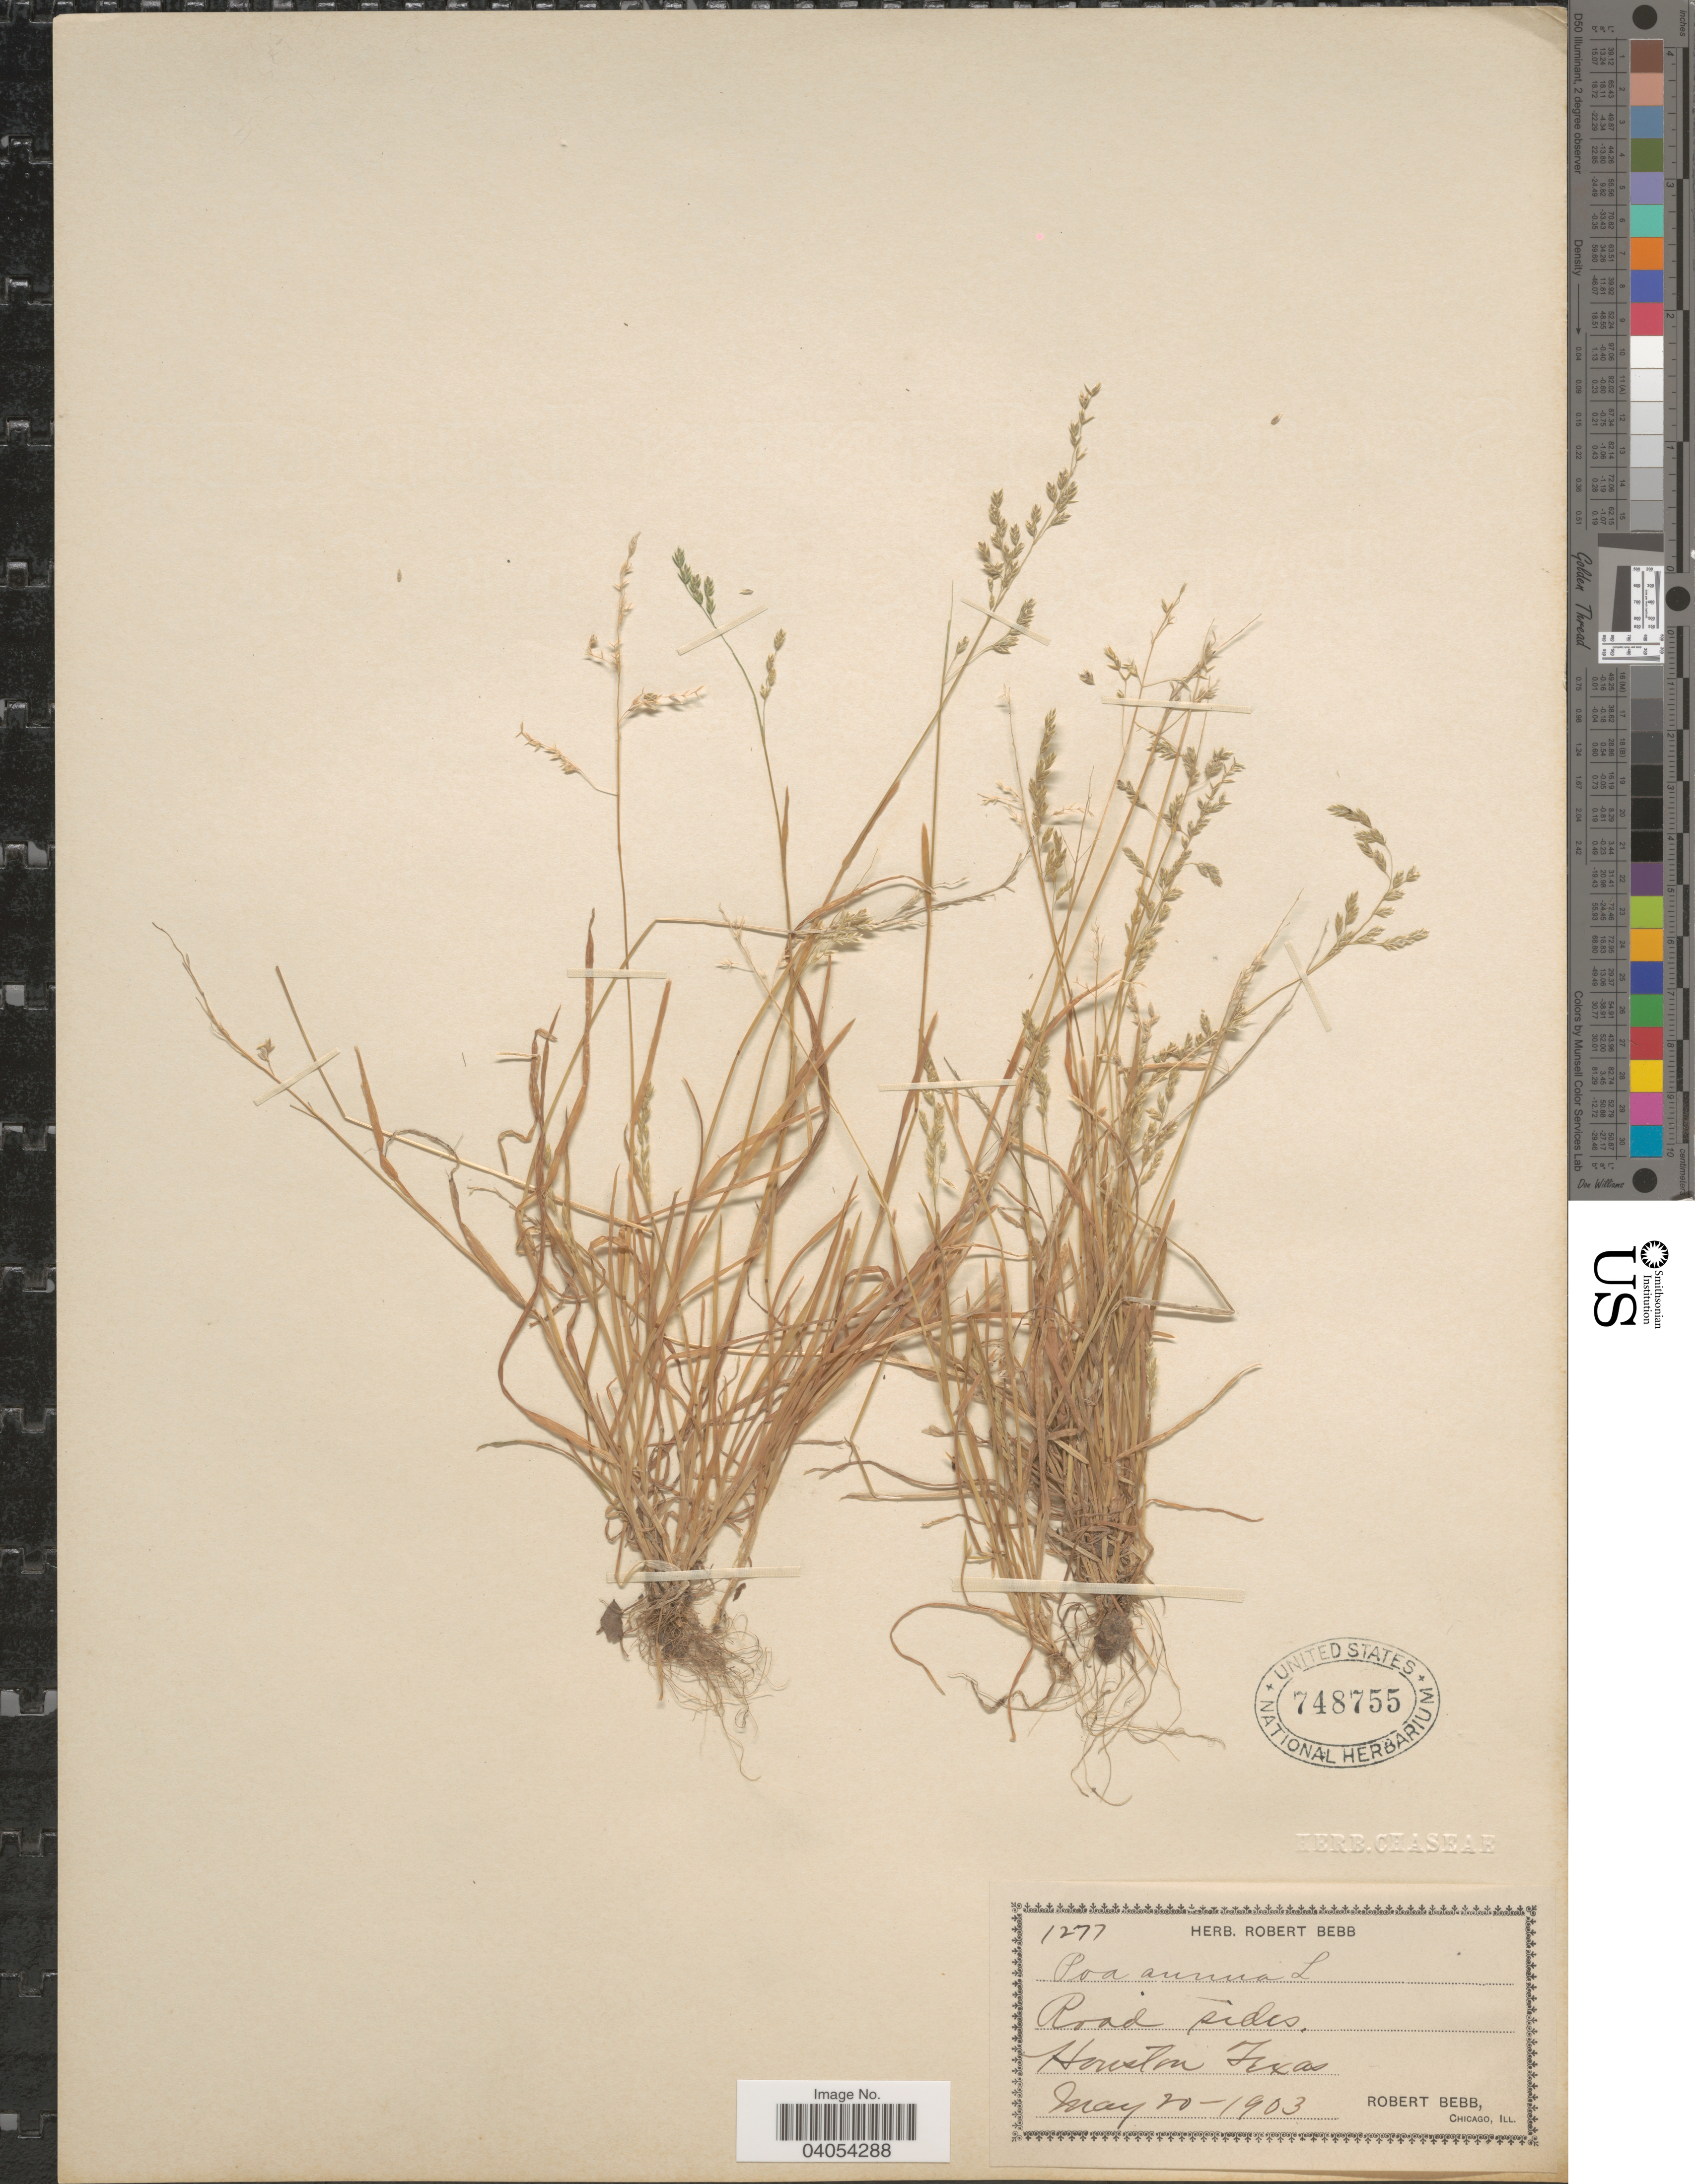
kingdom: Plantae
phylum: Tracheophyta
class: Liliopsida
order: Poales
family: Poaceae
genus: Poa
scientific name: Poa annua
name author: L.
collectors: R. Bebb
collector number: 1277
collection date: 1903-05-20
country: United States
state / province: Texas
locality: Houston.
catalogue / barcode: US 748755